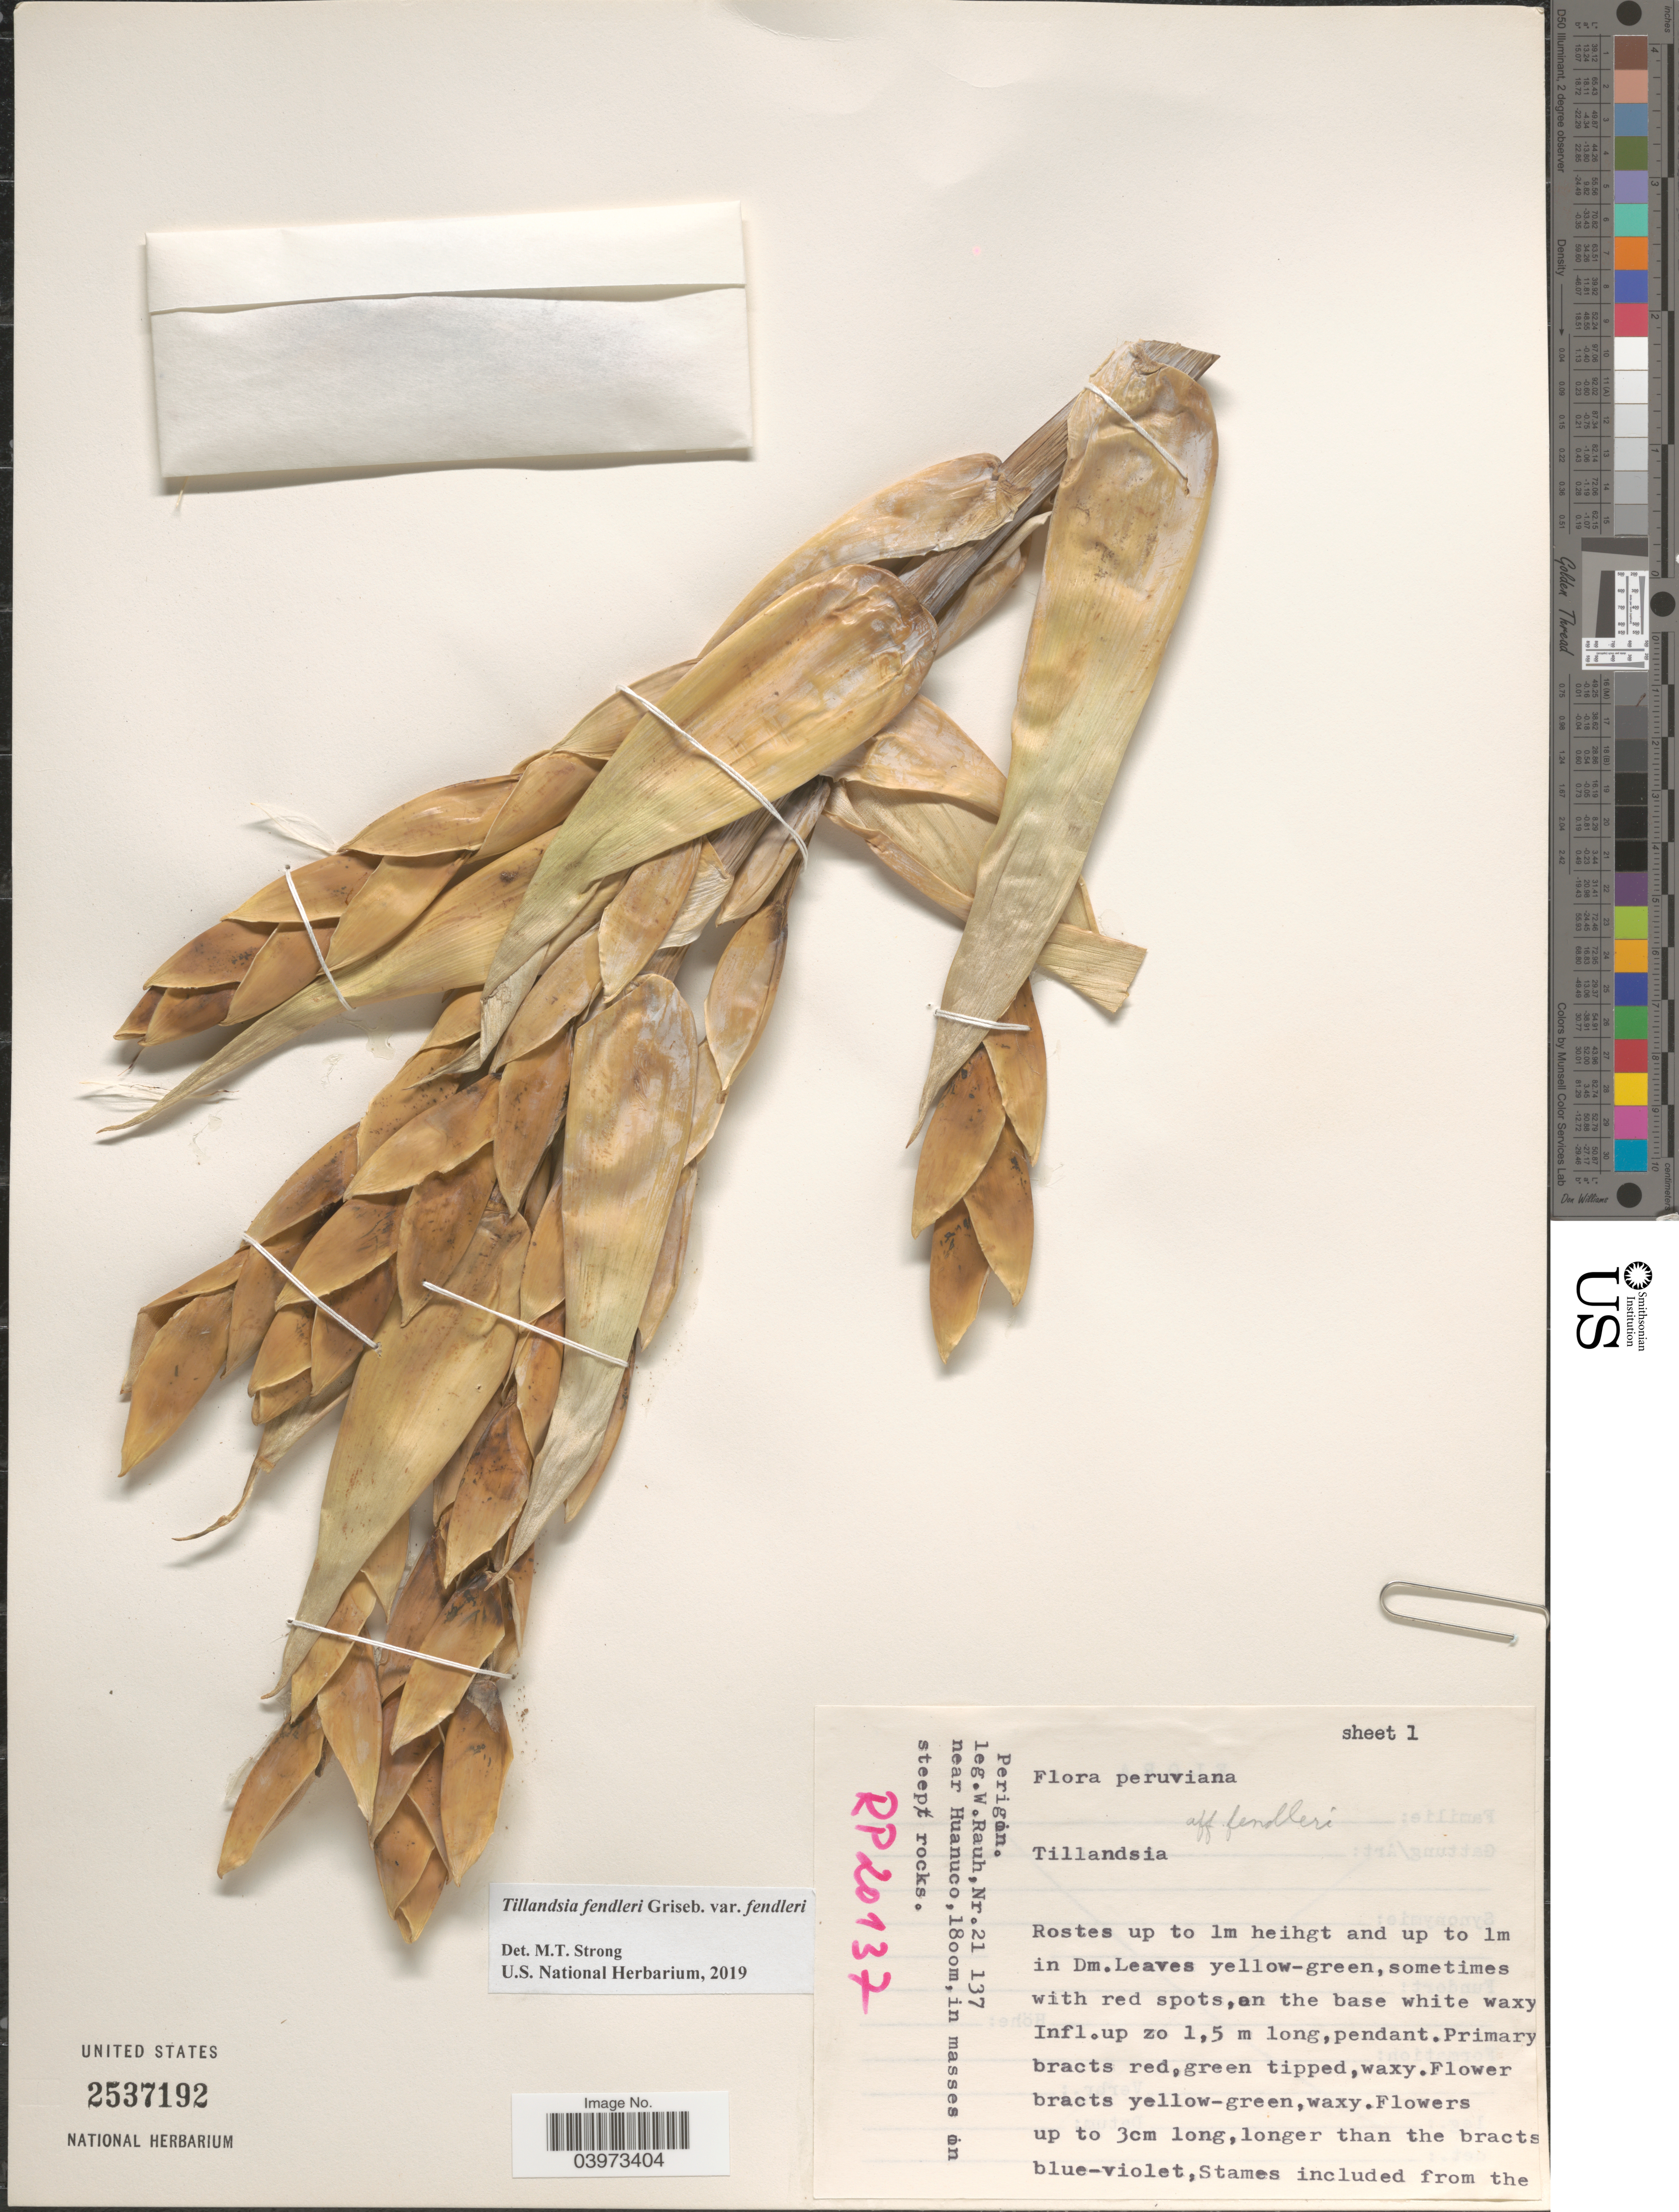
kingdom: Plantae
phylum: Tracheophyta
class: Liliopsida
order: Poales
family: Bromeliaceae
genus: Tillandsia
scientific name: Tillandsia fendleri var. fendleri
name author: Griseb.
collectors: W. Rauh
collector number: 21137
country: Peru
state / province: Huánuco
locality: Near Huanuco.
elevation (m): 1800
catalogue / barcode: US 2537192